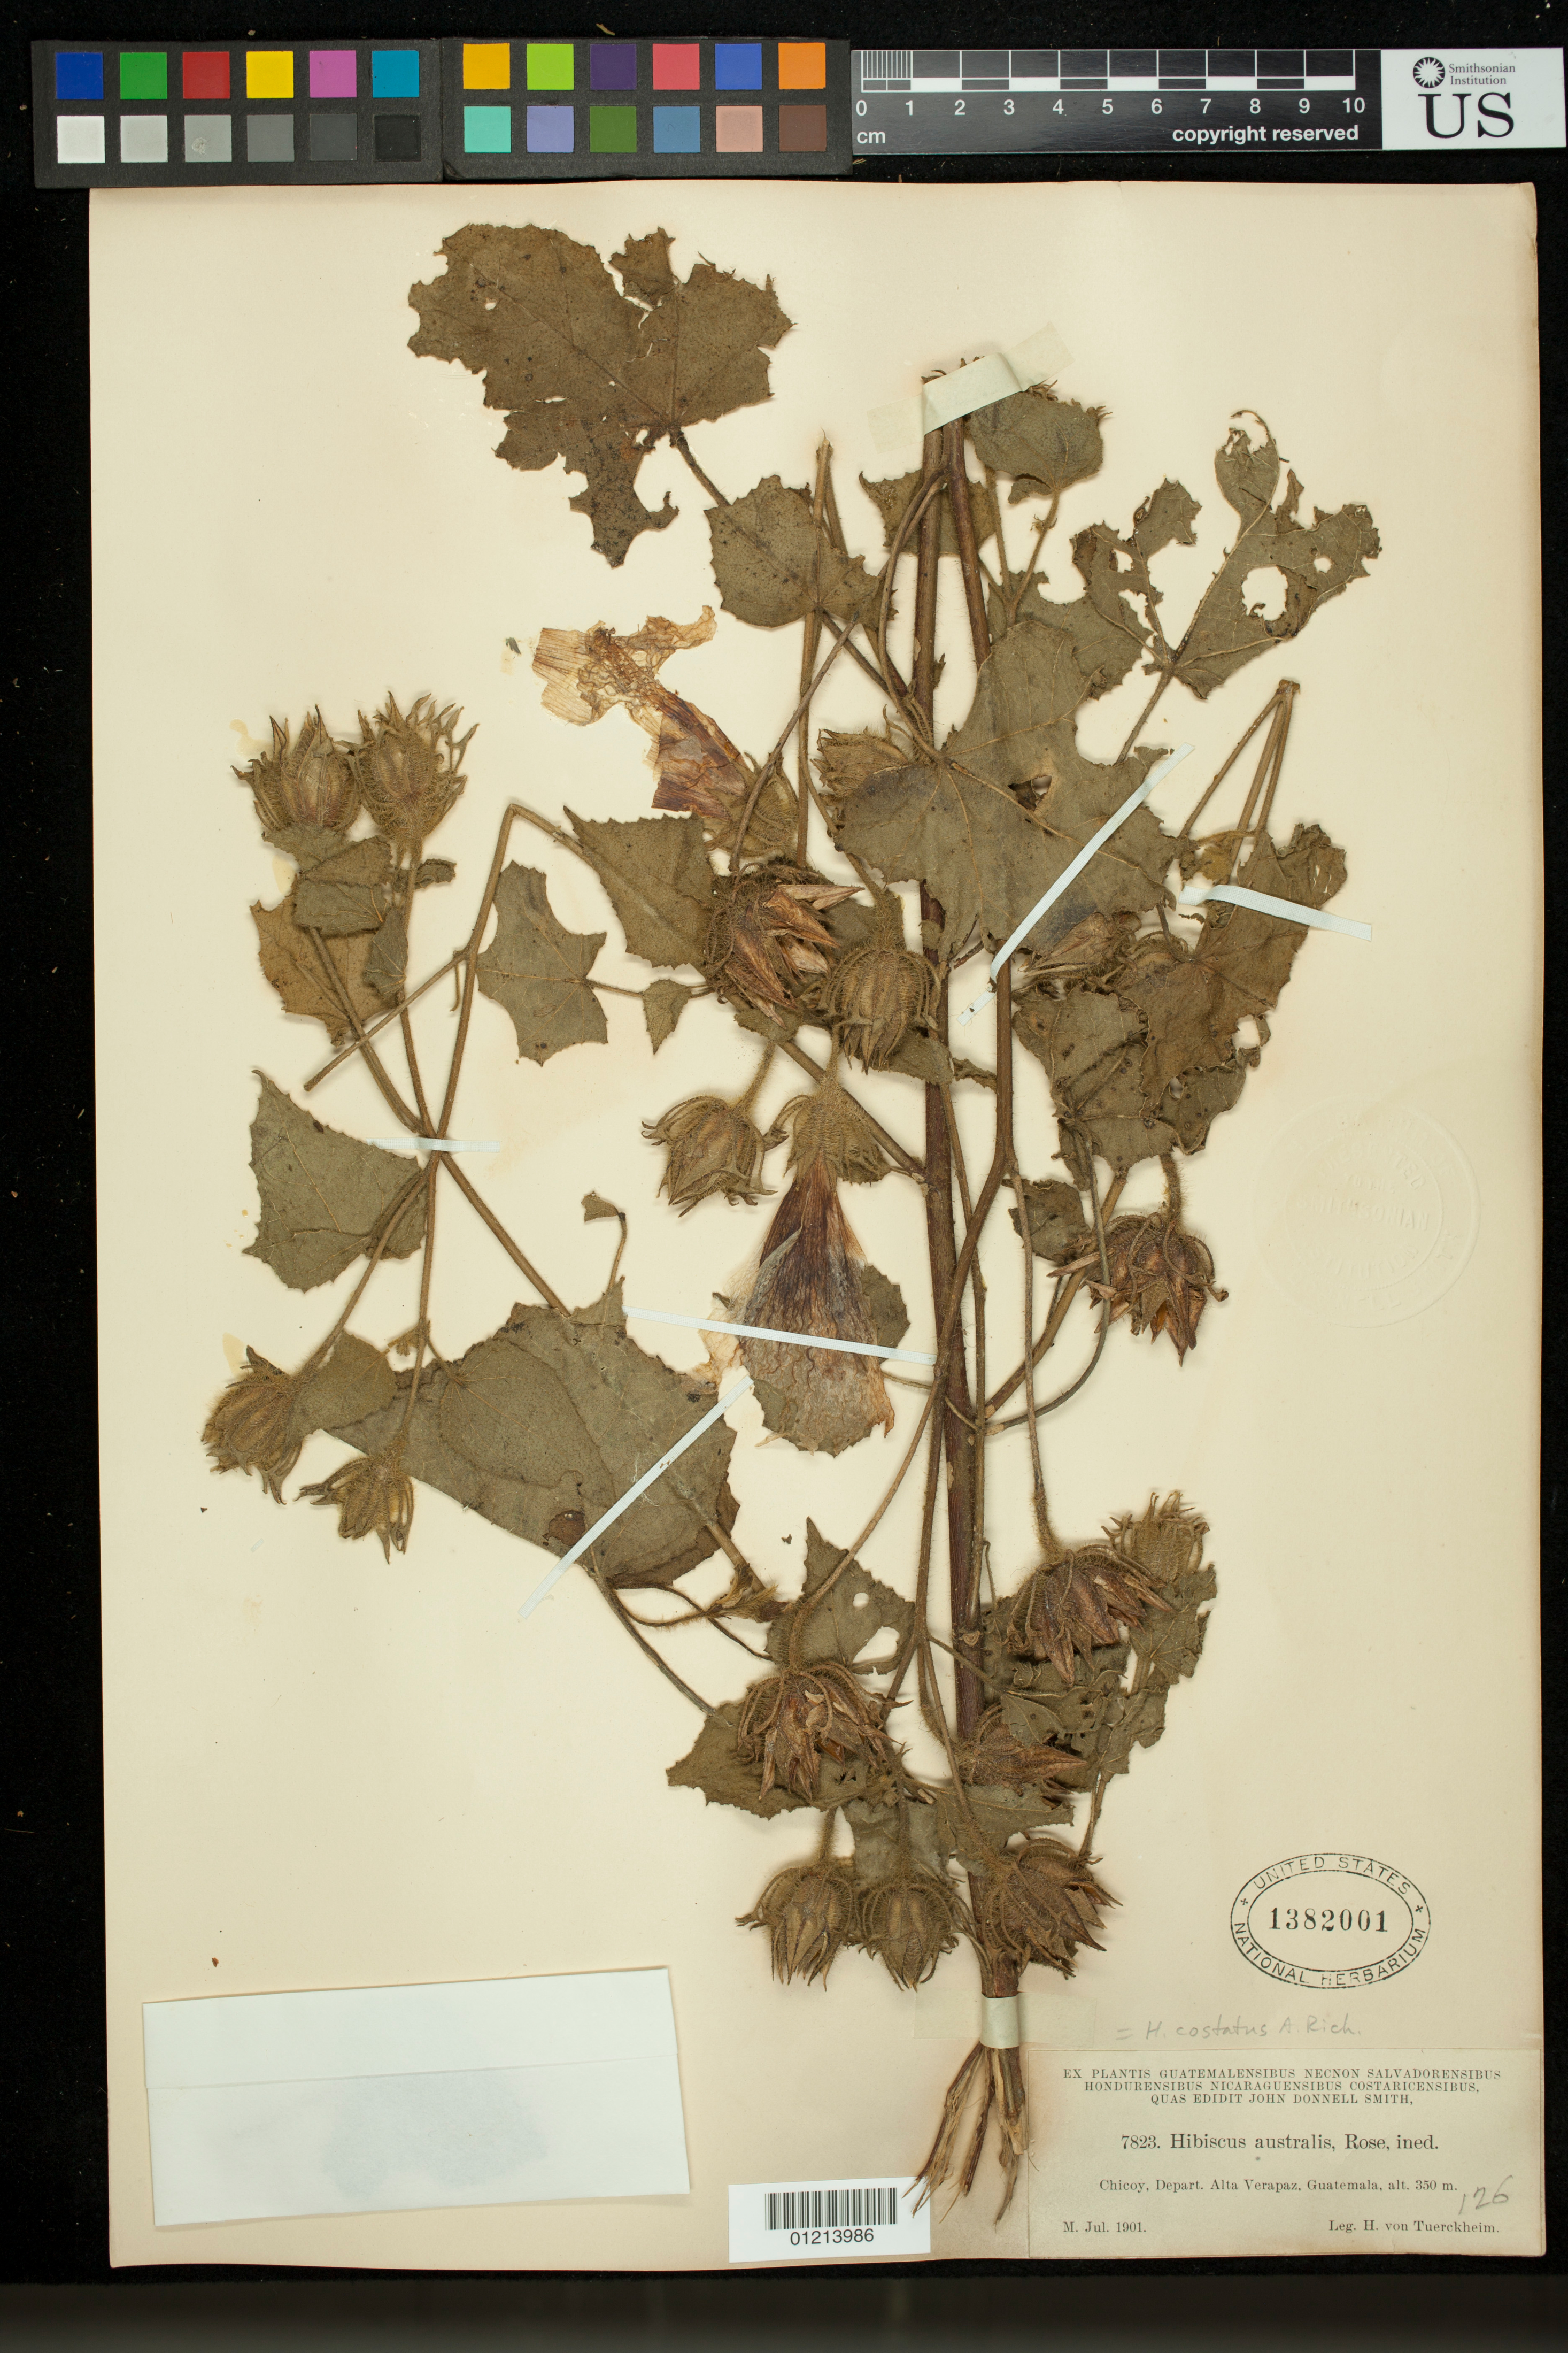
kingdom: Plantae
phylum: Tracheophyta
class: Magnoliopsida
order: Malvales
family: Malvaceae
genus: Sabdariffa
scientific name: Sabdariffa costata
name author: (A. Rich.) M.M. Hanes & R.L. Barrett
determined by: Dorr, Laurence J., Curator (BOT), Smithsonian Institution - National Museum of Natural History (UNITED STATES)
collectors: H. von Türckheim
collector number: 7823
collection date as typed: Jul 1901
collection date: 1901-07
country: Guatemala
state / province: Alta Verapaz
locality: Chicoy, Depart. Alta Verapaz, Guatemala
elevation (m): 350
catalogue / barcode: US 1382001